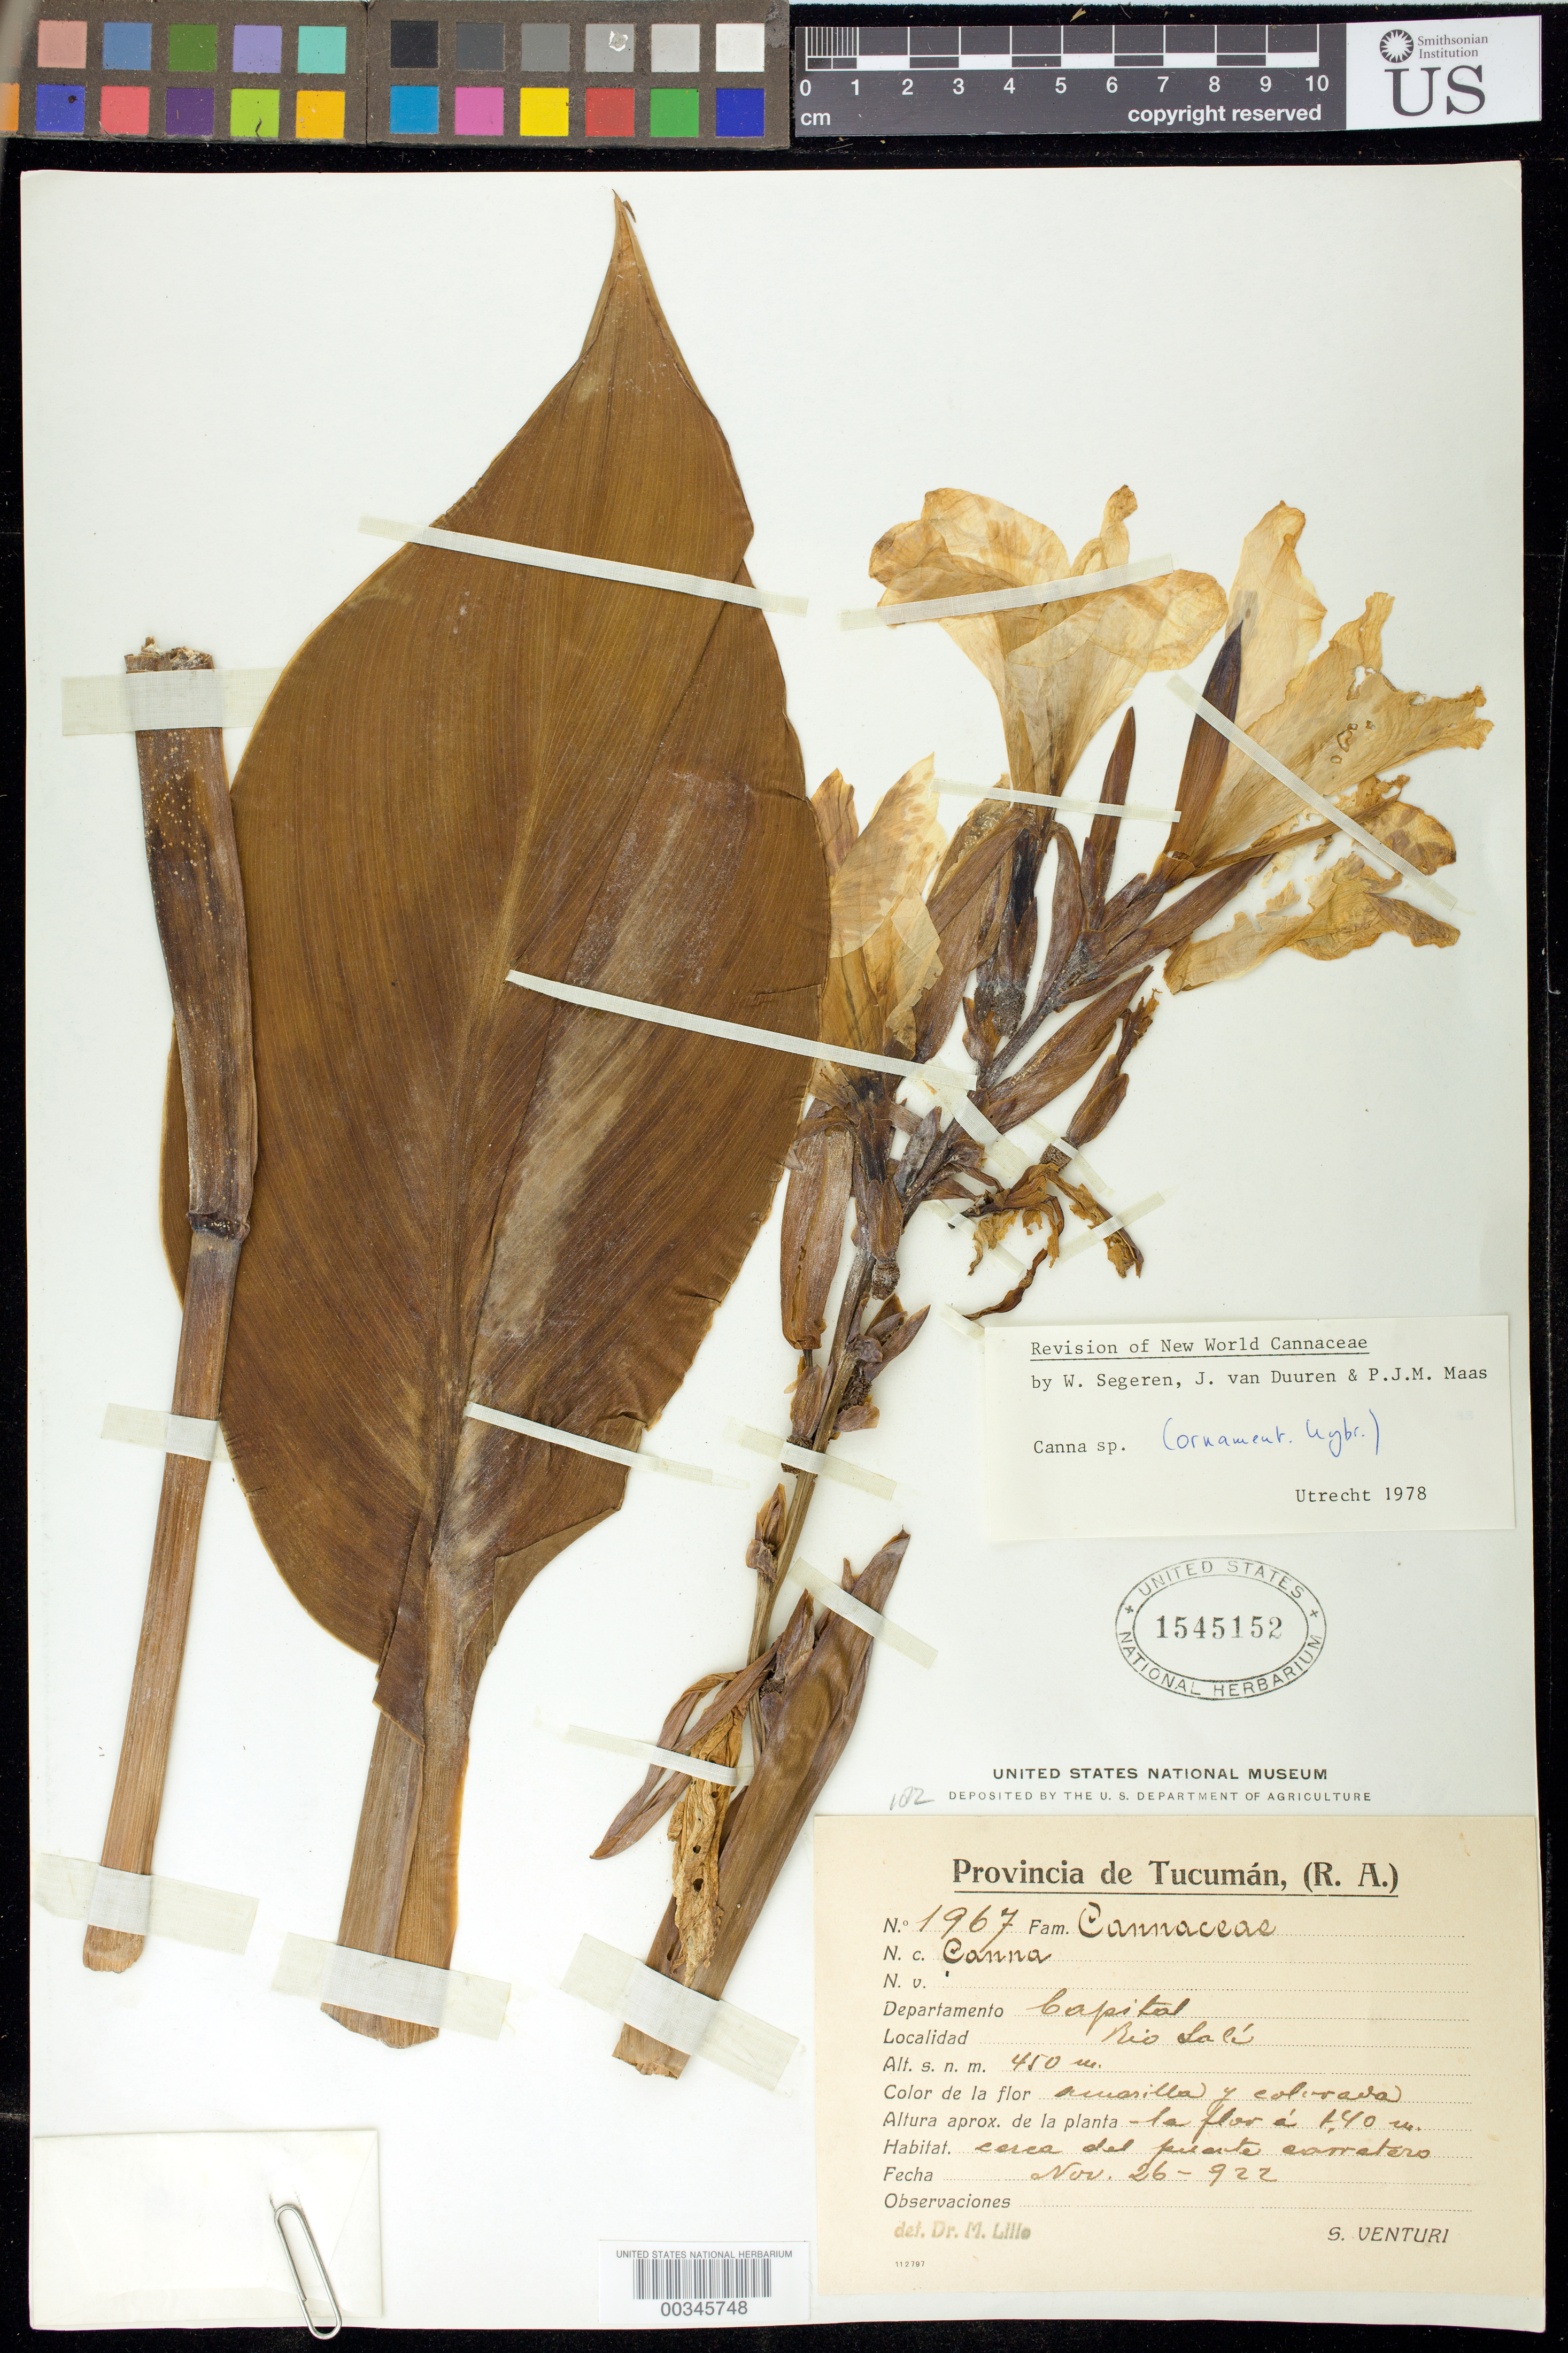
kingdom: Plantae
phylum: Tracheophyta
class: Liliopsida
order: Zingiberales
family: Cannaceae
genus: Canna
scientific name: Canna sp.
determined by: Segeren, W.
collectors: S. Venturi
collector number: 1967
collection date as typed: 26 Nov 1922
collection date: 1922-11-26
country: Argentina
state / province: Tucumán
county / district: Capital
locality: Rio Sali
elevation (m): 450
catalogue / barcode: US 1545152